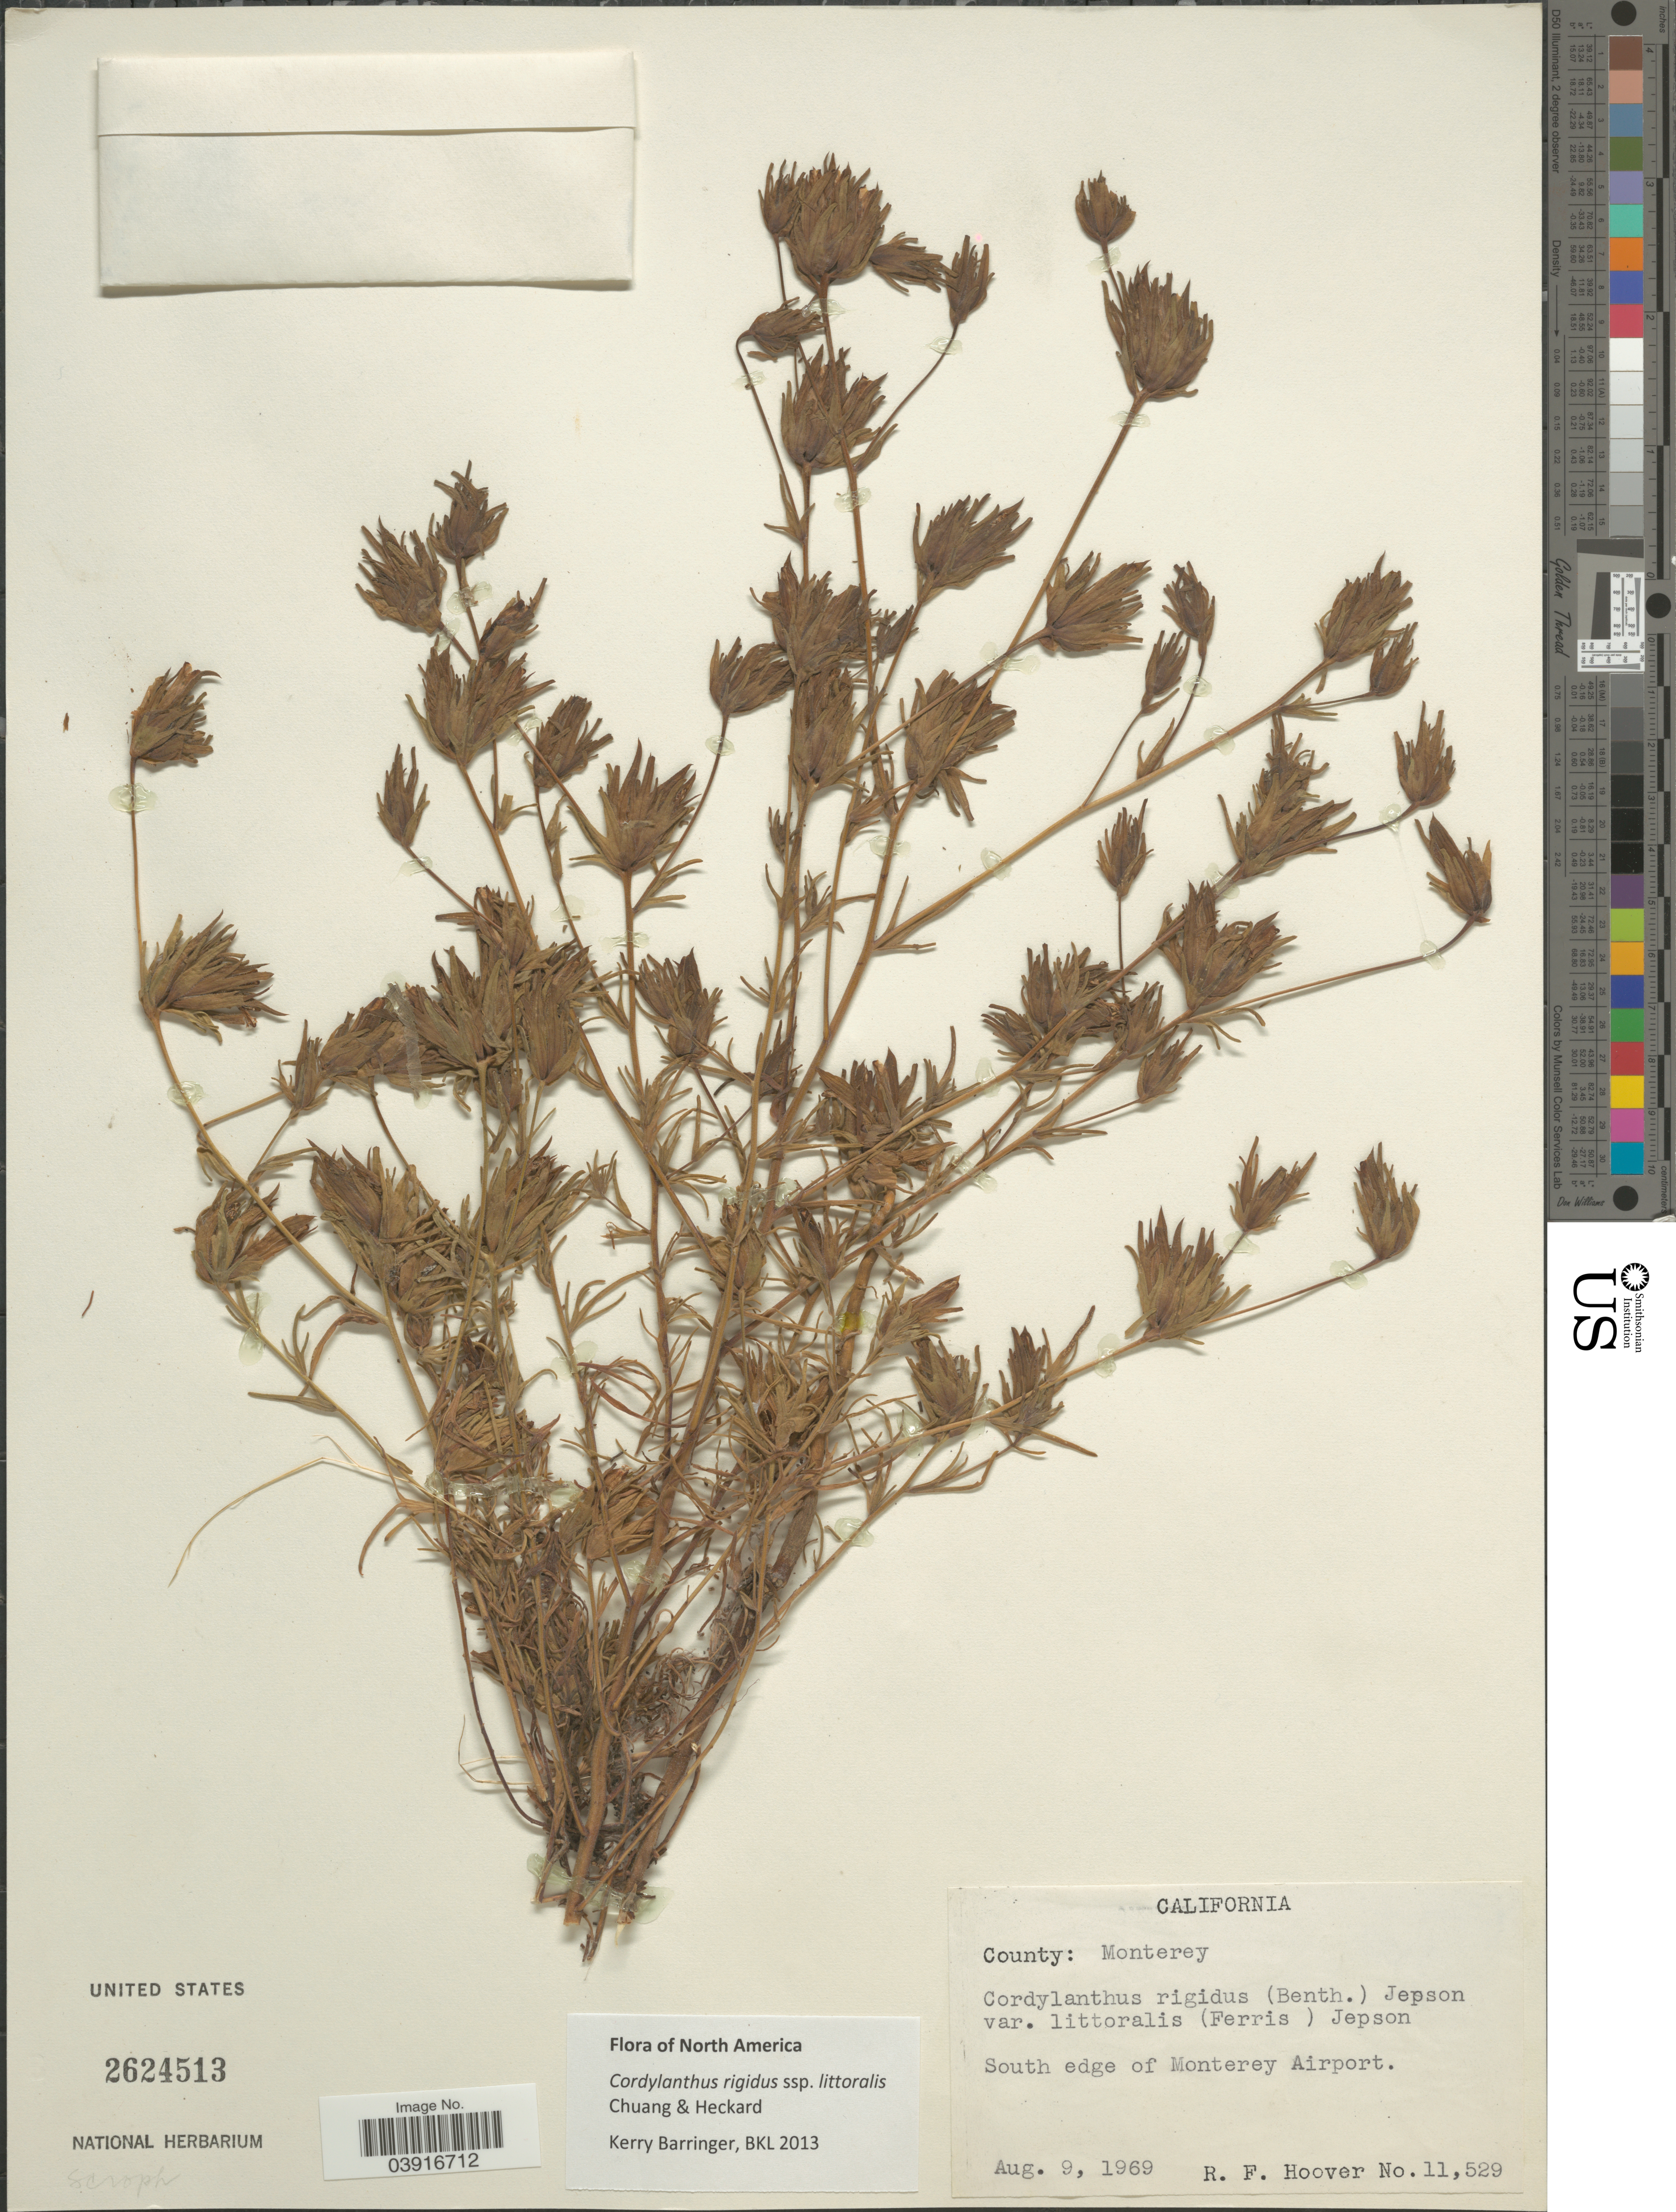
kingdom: Plantae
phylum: Tracheophyta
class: Magnoliopsida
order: Lamiales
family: Orobanchaceae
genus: Cordylanthus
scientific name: Cordylanthus rigidus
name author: (Benth.) Jeps.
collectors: R. F. Hoover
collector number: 11529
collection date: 1969-08-09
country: United States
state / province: California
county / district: Monterey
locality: County: Monterey. South edge of Monterey Airport.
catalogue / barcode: US 2624513